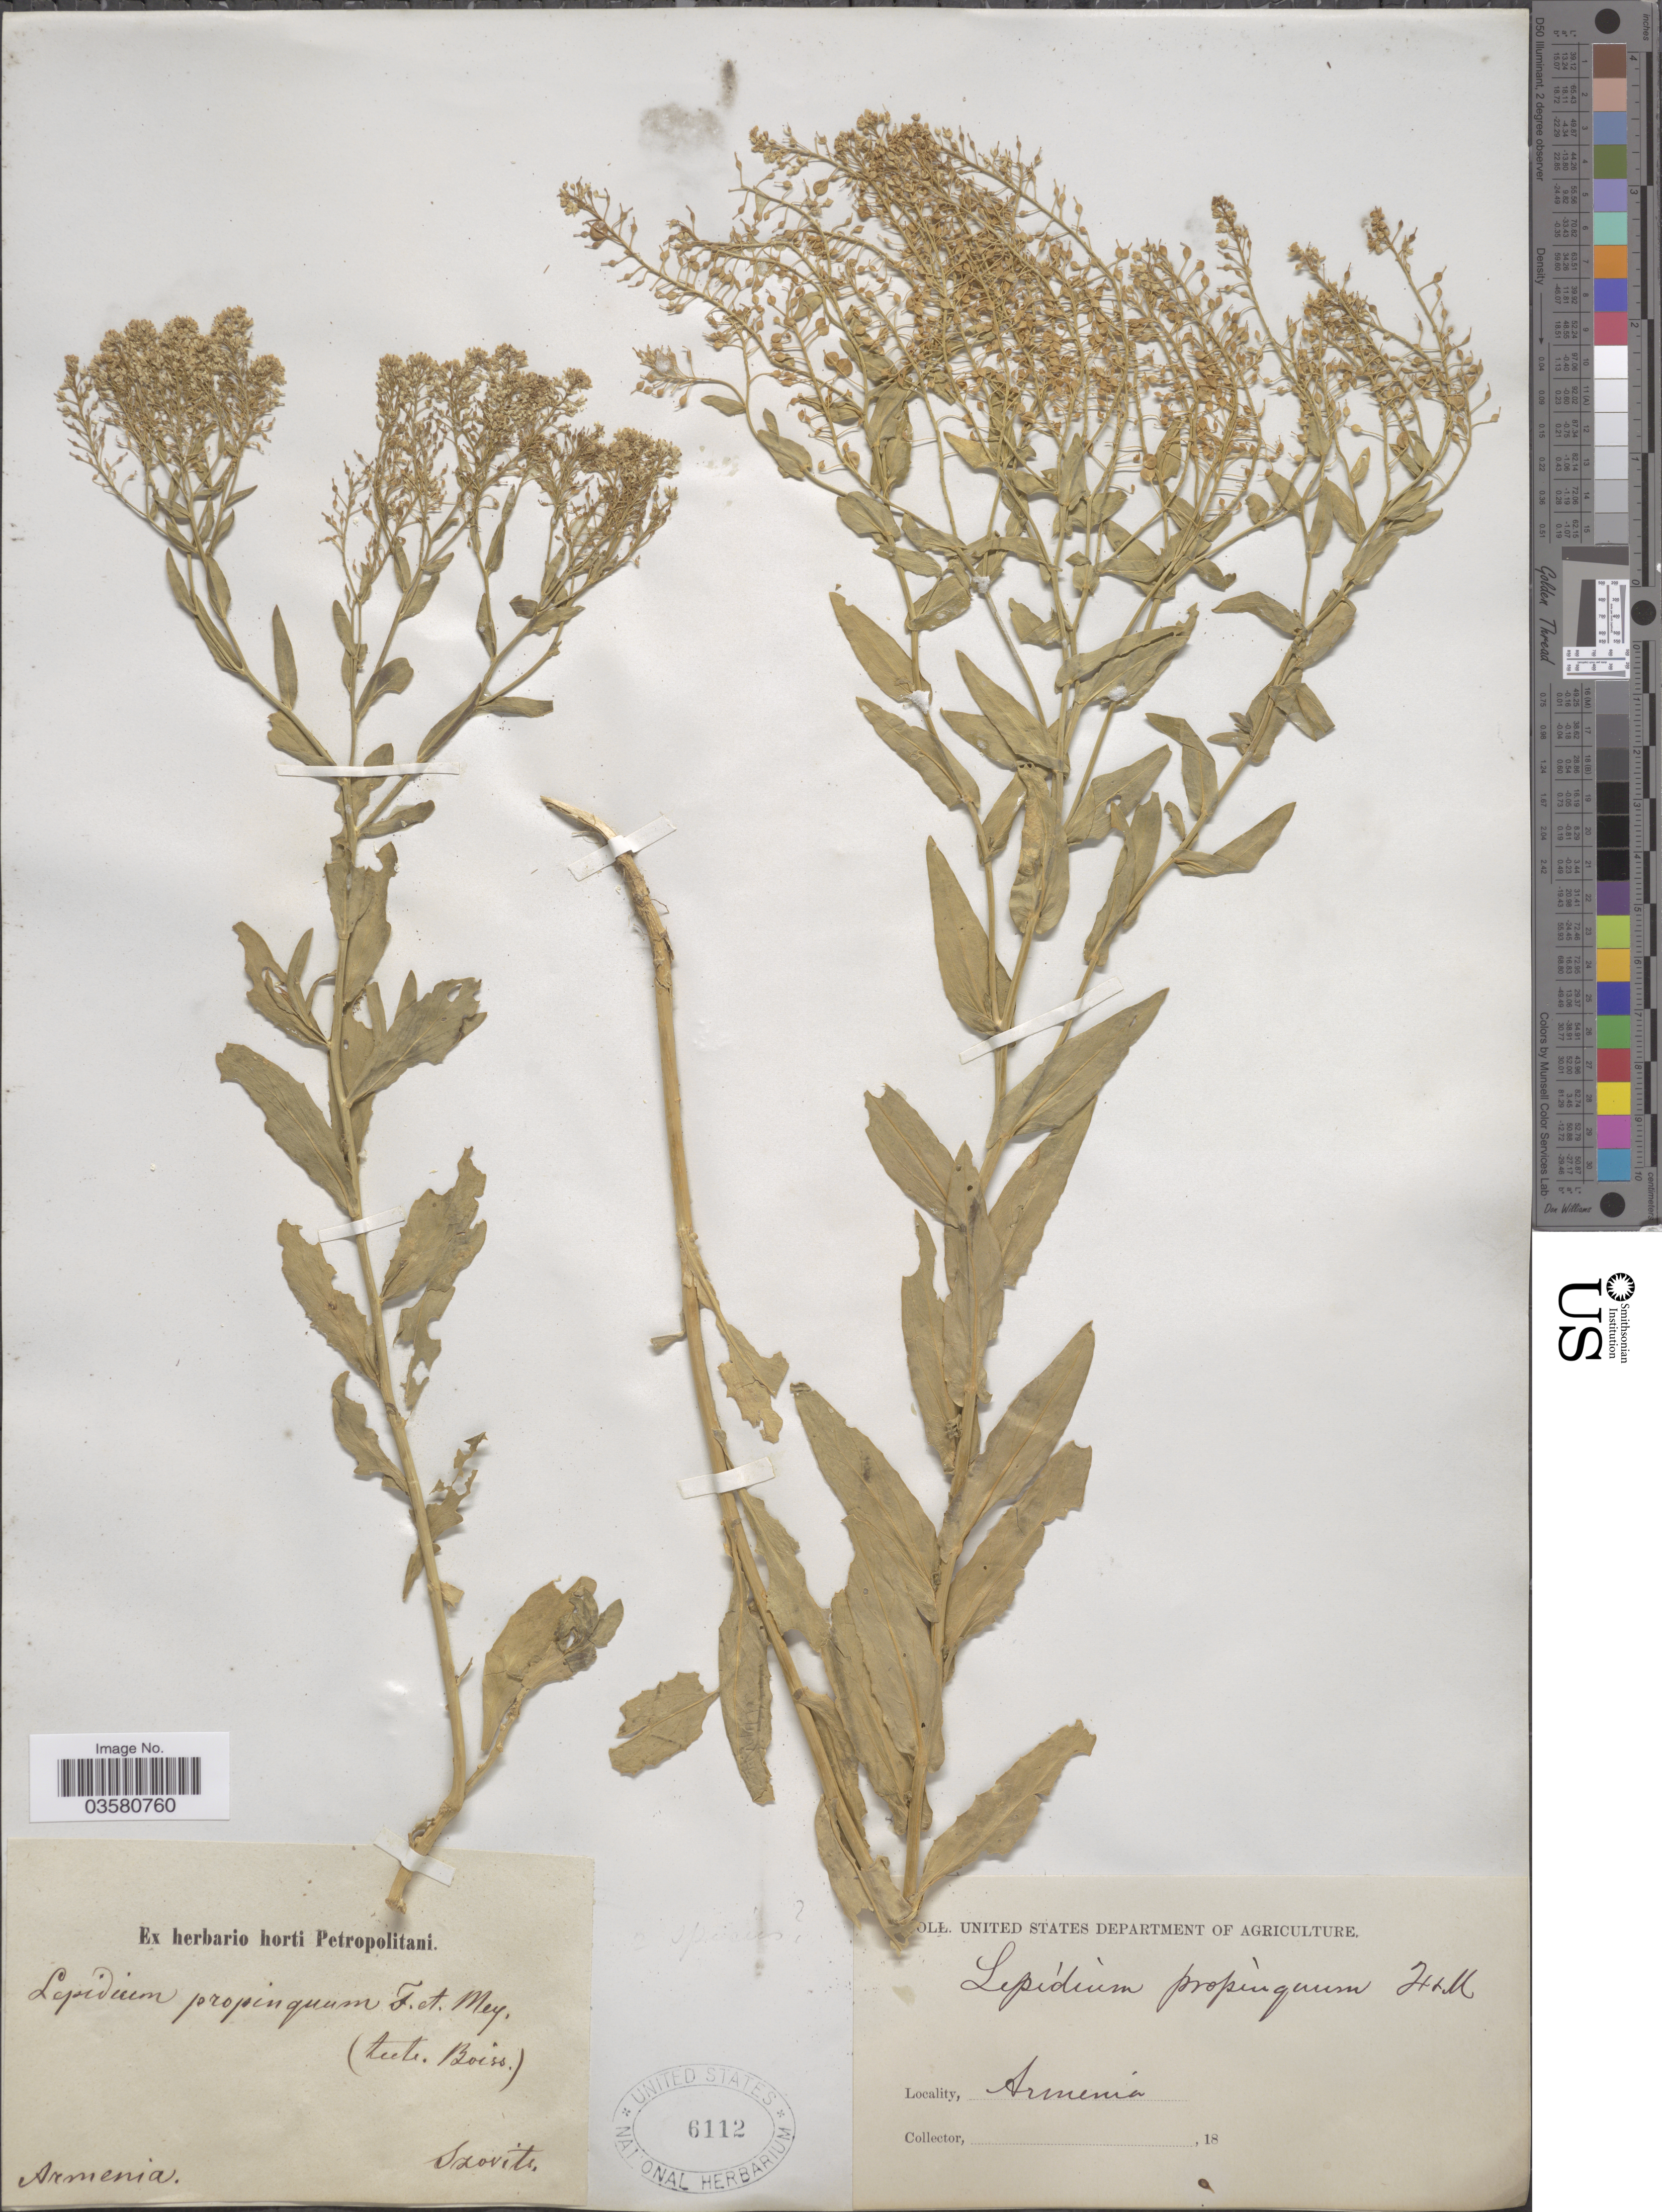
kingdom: Plantae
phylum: Tracheophyta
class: Magnoliopsida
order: Brassicales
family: Brassicaceae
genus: Lepidium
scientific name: Lepidium chalepense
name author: L.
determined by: Strong, Mark T., (BOT), Smithsonian Institution - National Museum of Natural History (UNITED STATES)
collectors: Szovits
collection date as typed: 18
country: Armenia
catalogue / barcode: US 6112